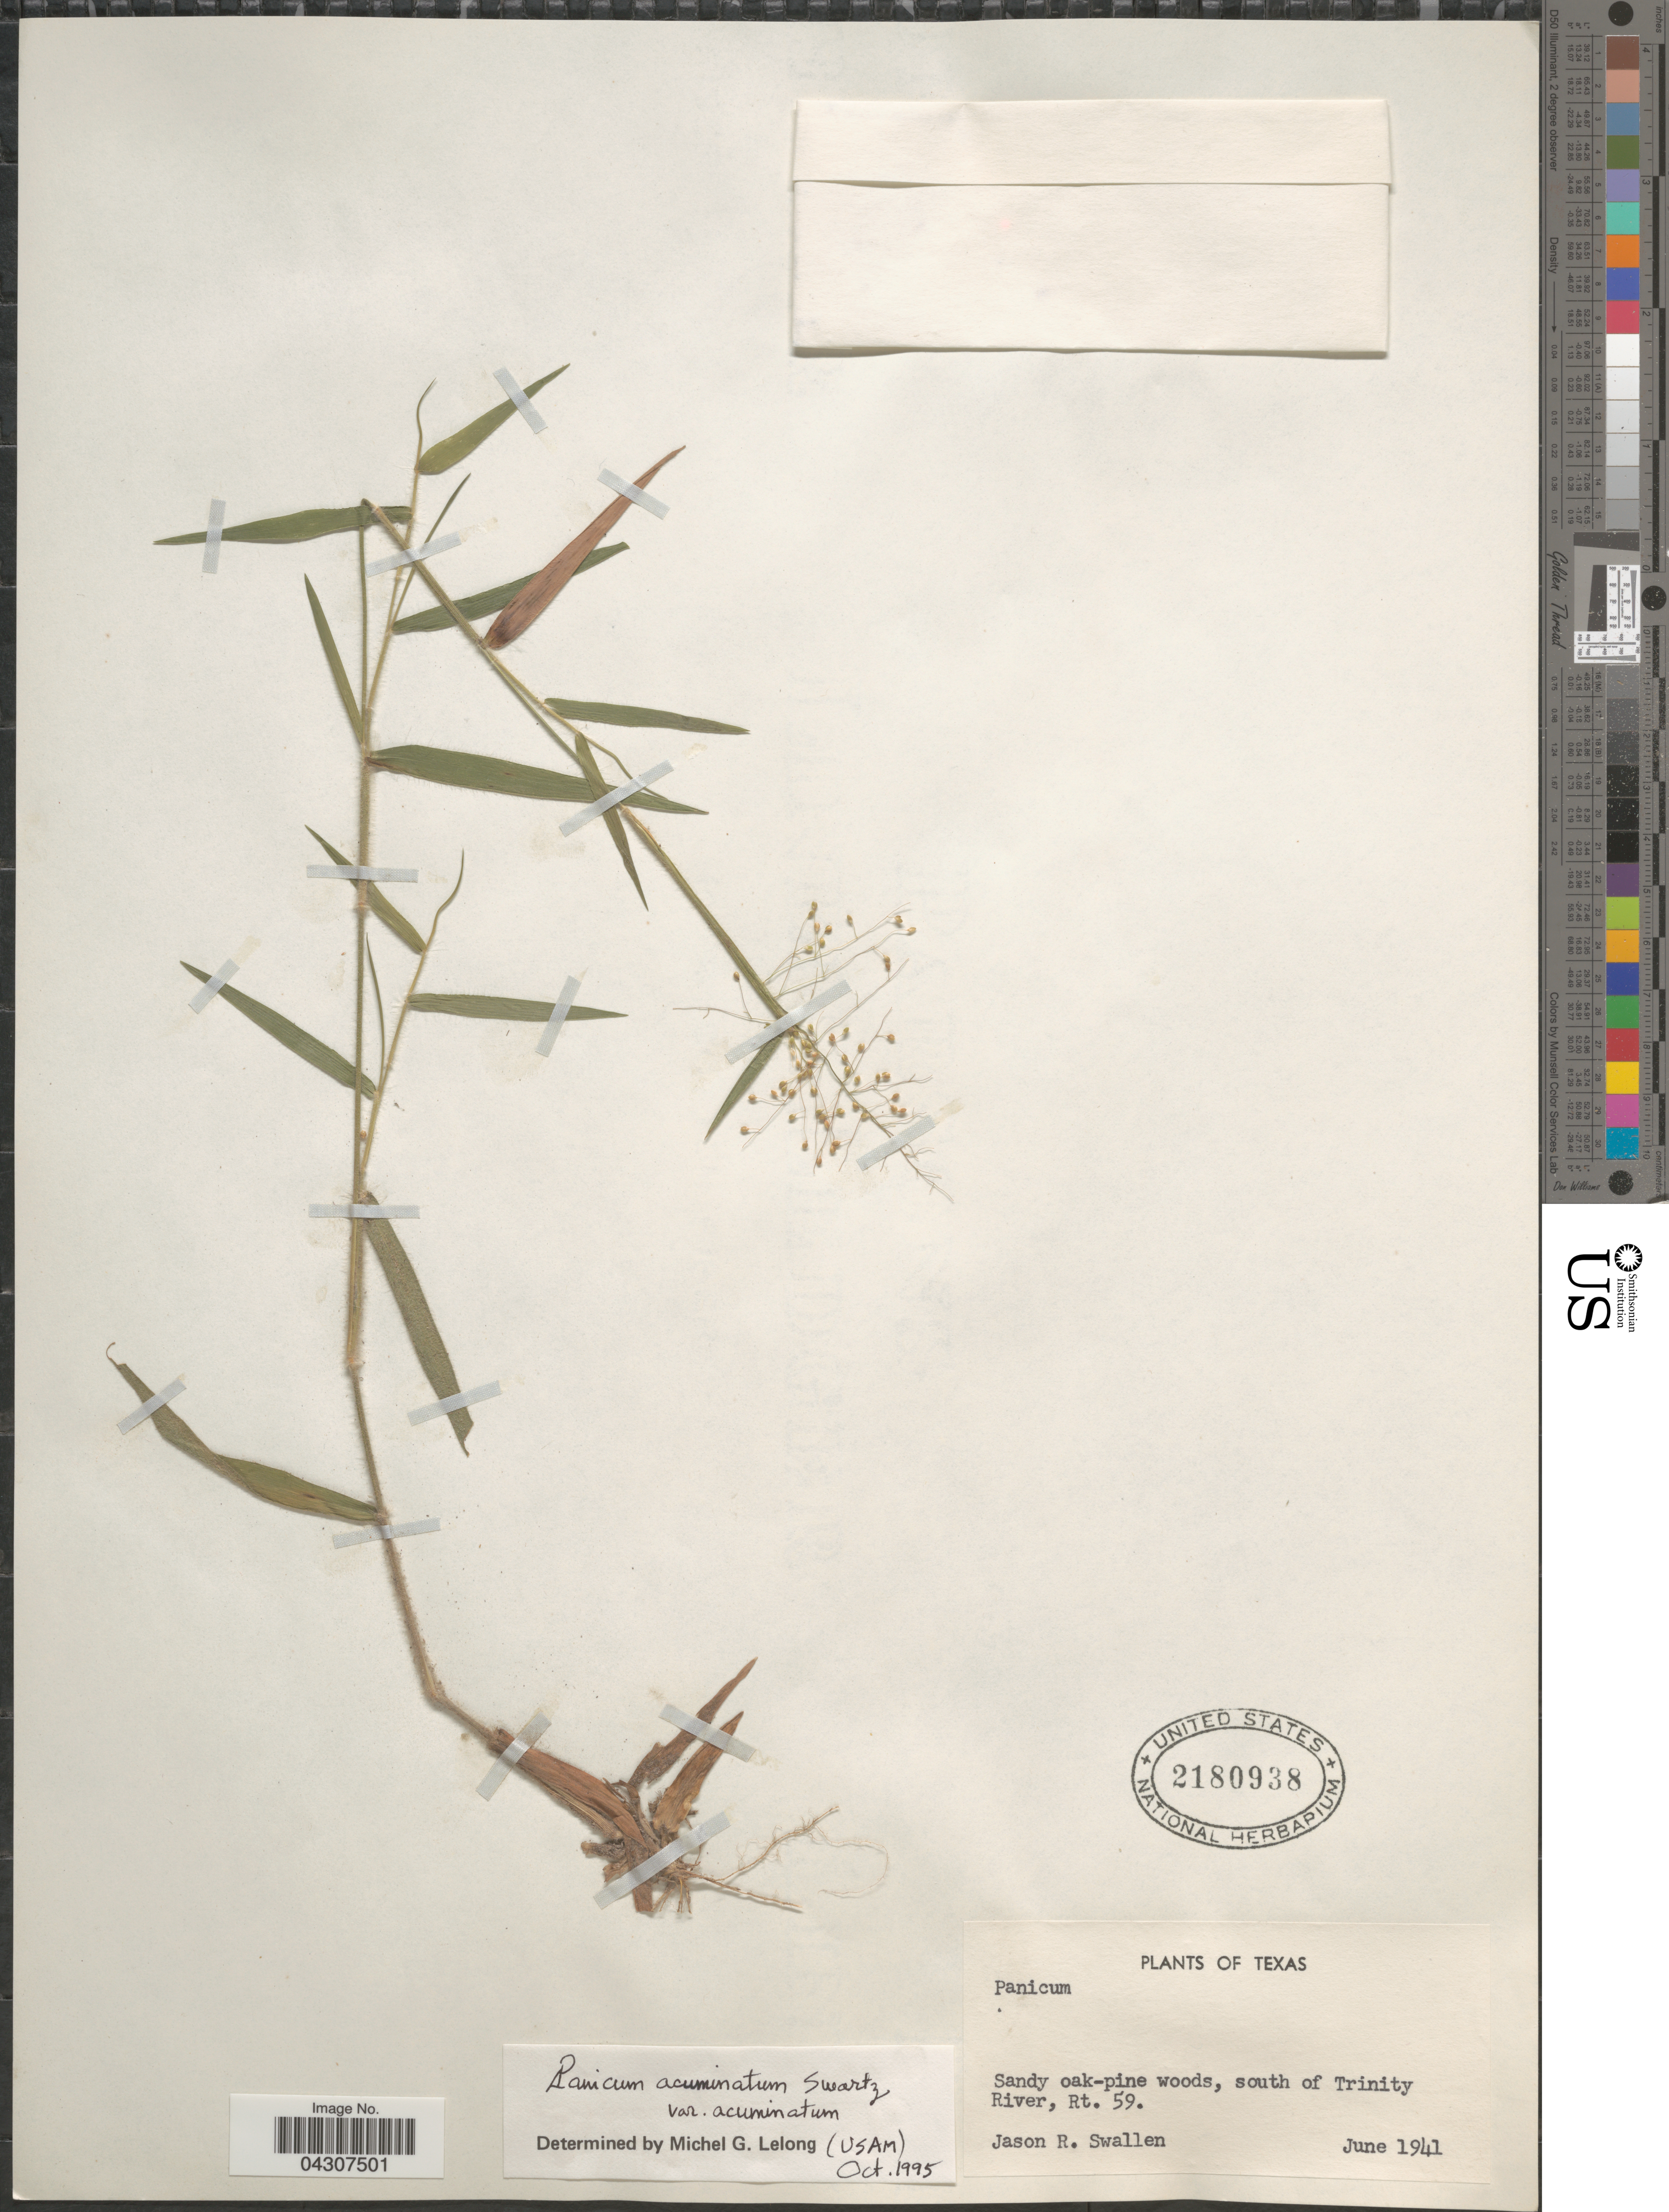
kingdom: Plantae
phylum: Tracheophyta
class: Liliopsida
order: Poales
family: Poaceae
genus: Panicum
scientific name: Panicum acuminatum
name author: Sw.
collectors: J. R. Swallen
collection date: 1941-06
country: United States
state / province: Texas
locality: Sandy oak-pine woods, south of Trinity River, Rt. 59.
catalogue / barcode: US 2180938